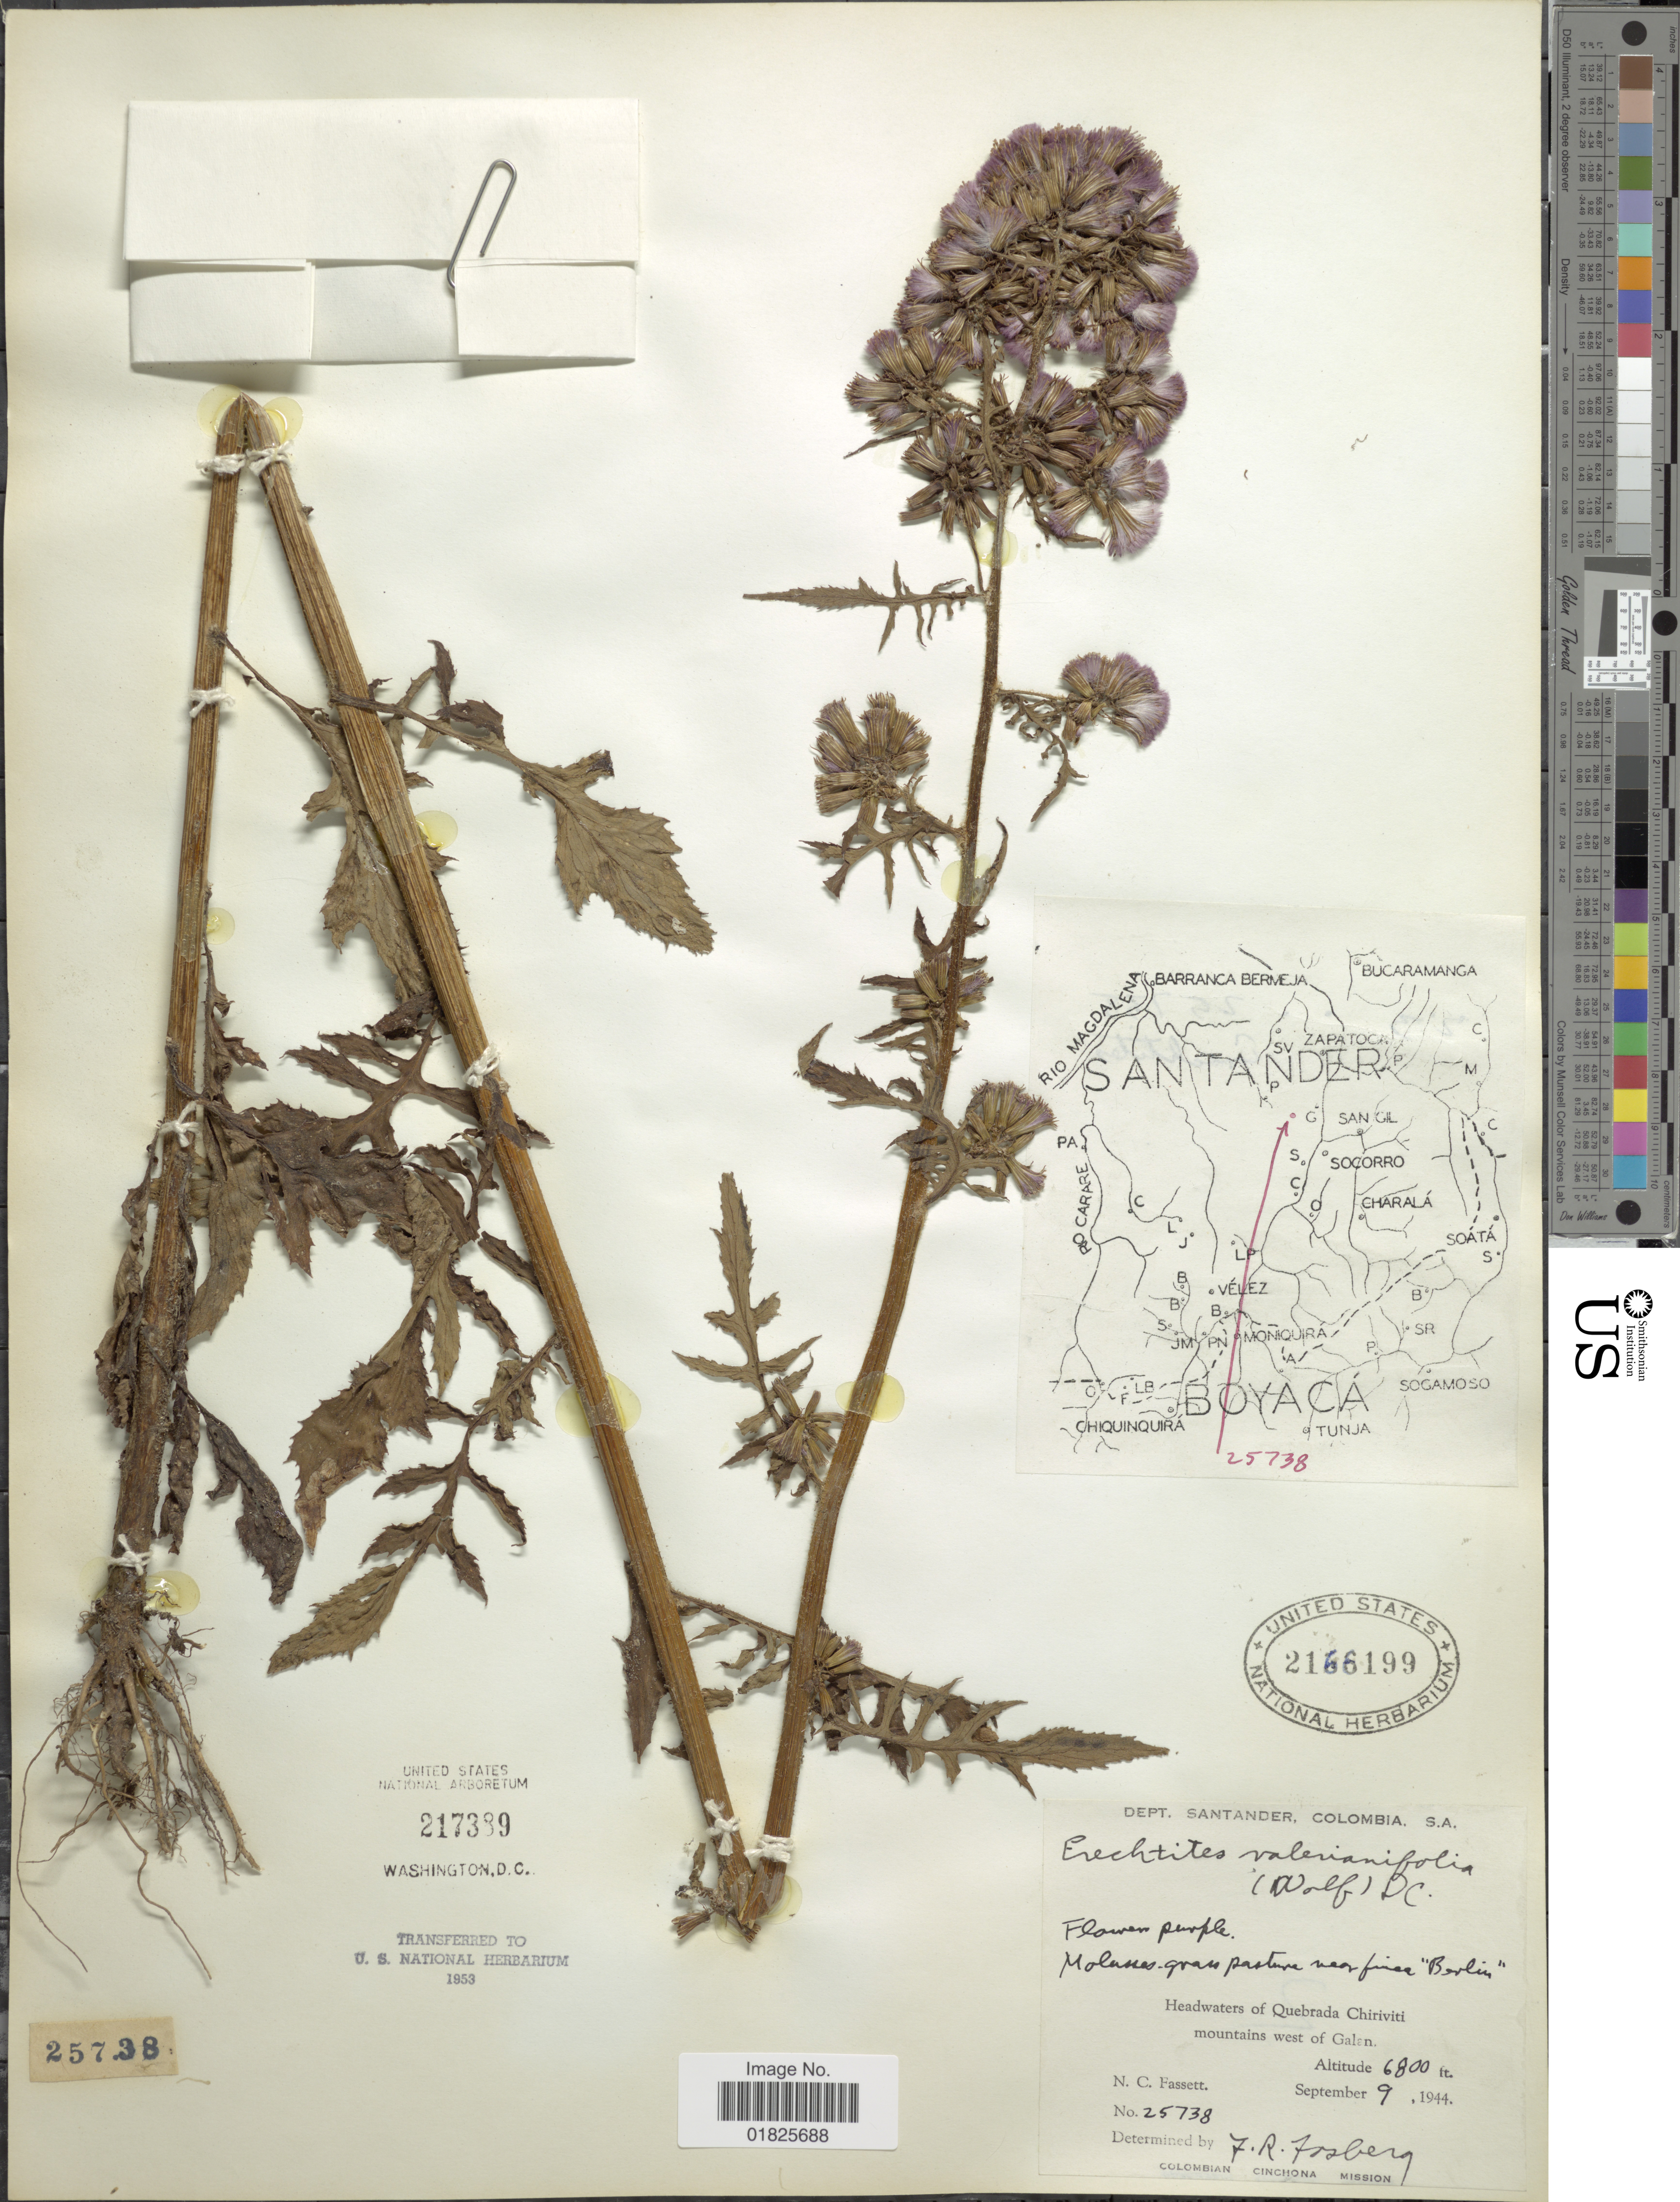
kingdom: Plantae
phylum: Tracheophyta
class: Magnoliopsida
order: Asterales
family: Asteraceae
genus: Erechtites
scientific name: Erechtites valerianifolius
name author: (Link ex Spreng.) DC.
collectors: N. C. Fassett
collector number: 25738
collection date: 1944-09-09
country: Colombia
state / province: Santander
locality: Headwaters of Wuebrada Chiriviti mountains west of Galen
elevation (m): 2073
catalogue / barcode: US 2166199